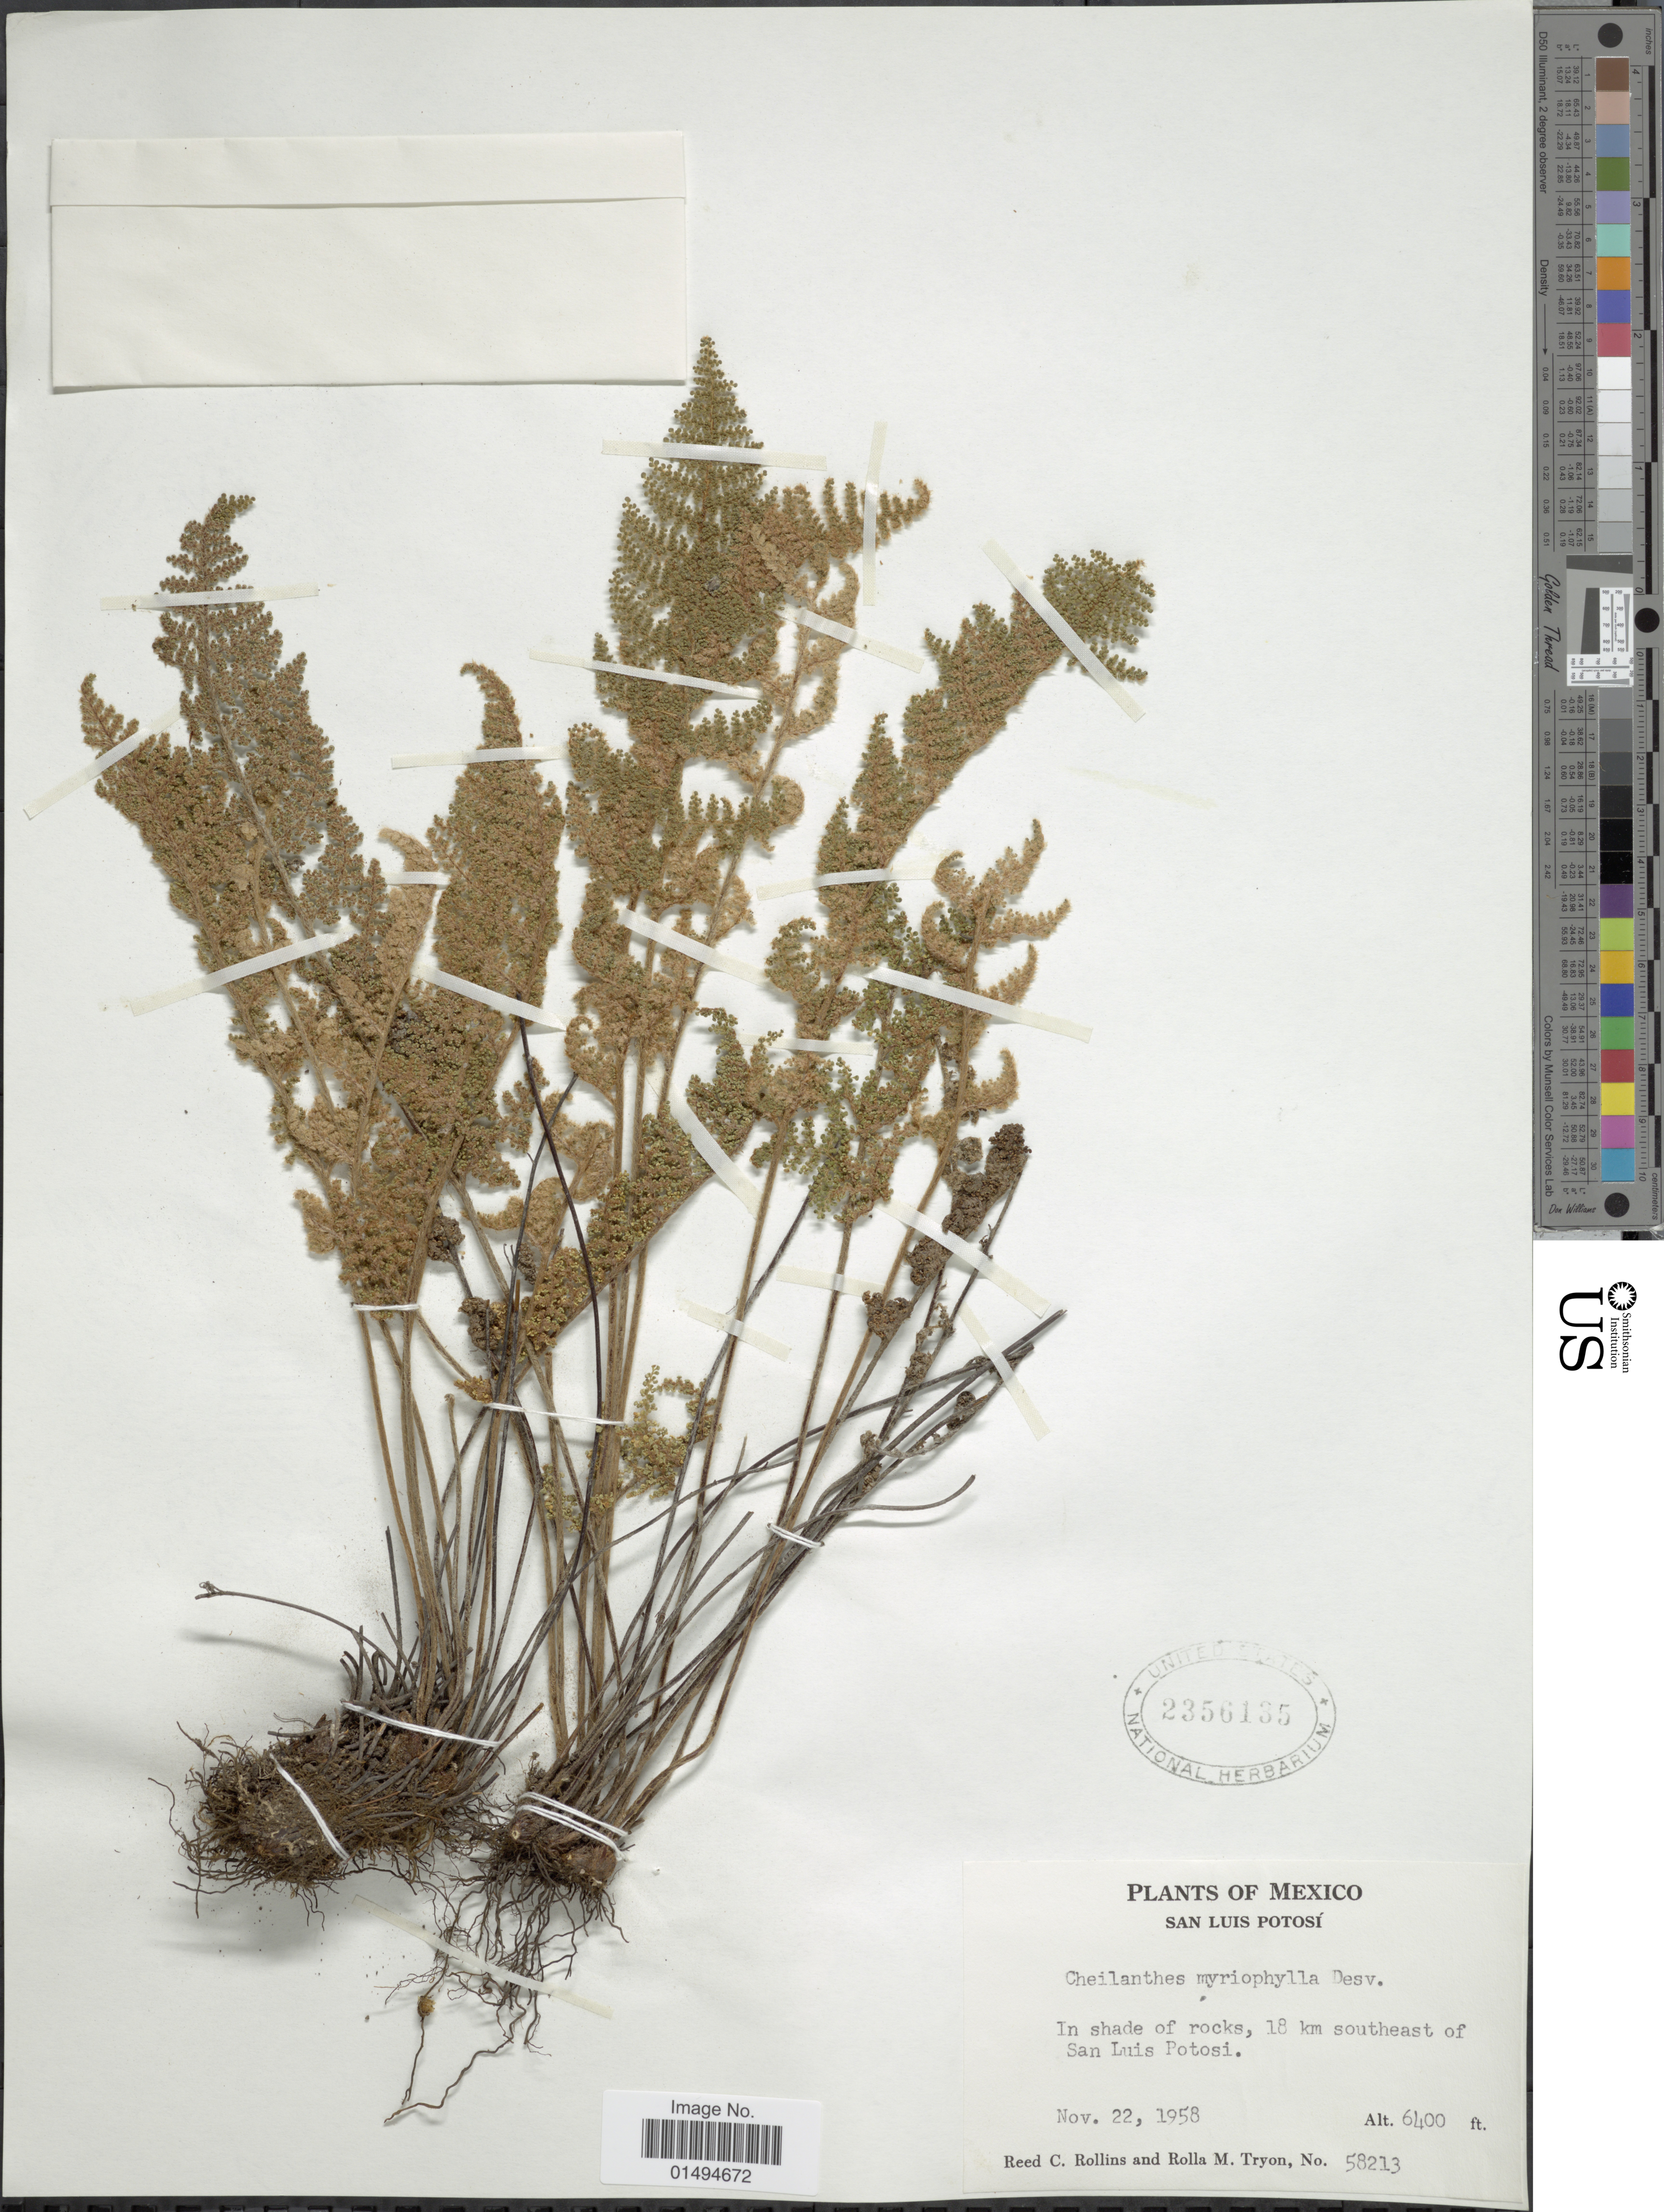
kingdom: Plantae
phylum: Tracheophyta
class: Polypodiopsida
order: Polypodiales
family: Pteridaceae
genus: Myriopteris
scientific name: Myriopteris myriophylla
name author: (Desv.) J. Sm.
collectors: R. C. Rollins & R. M. Tryon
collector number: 58123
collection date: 1958-11-12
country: Argentina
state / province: San Luis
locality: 18 km southeast of San Luis Potosi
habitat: in shade of rocks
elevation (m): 1951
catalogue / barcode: US 2356135